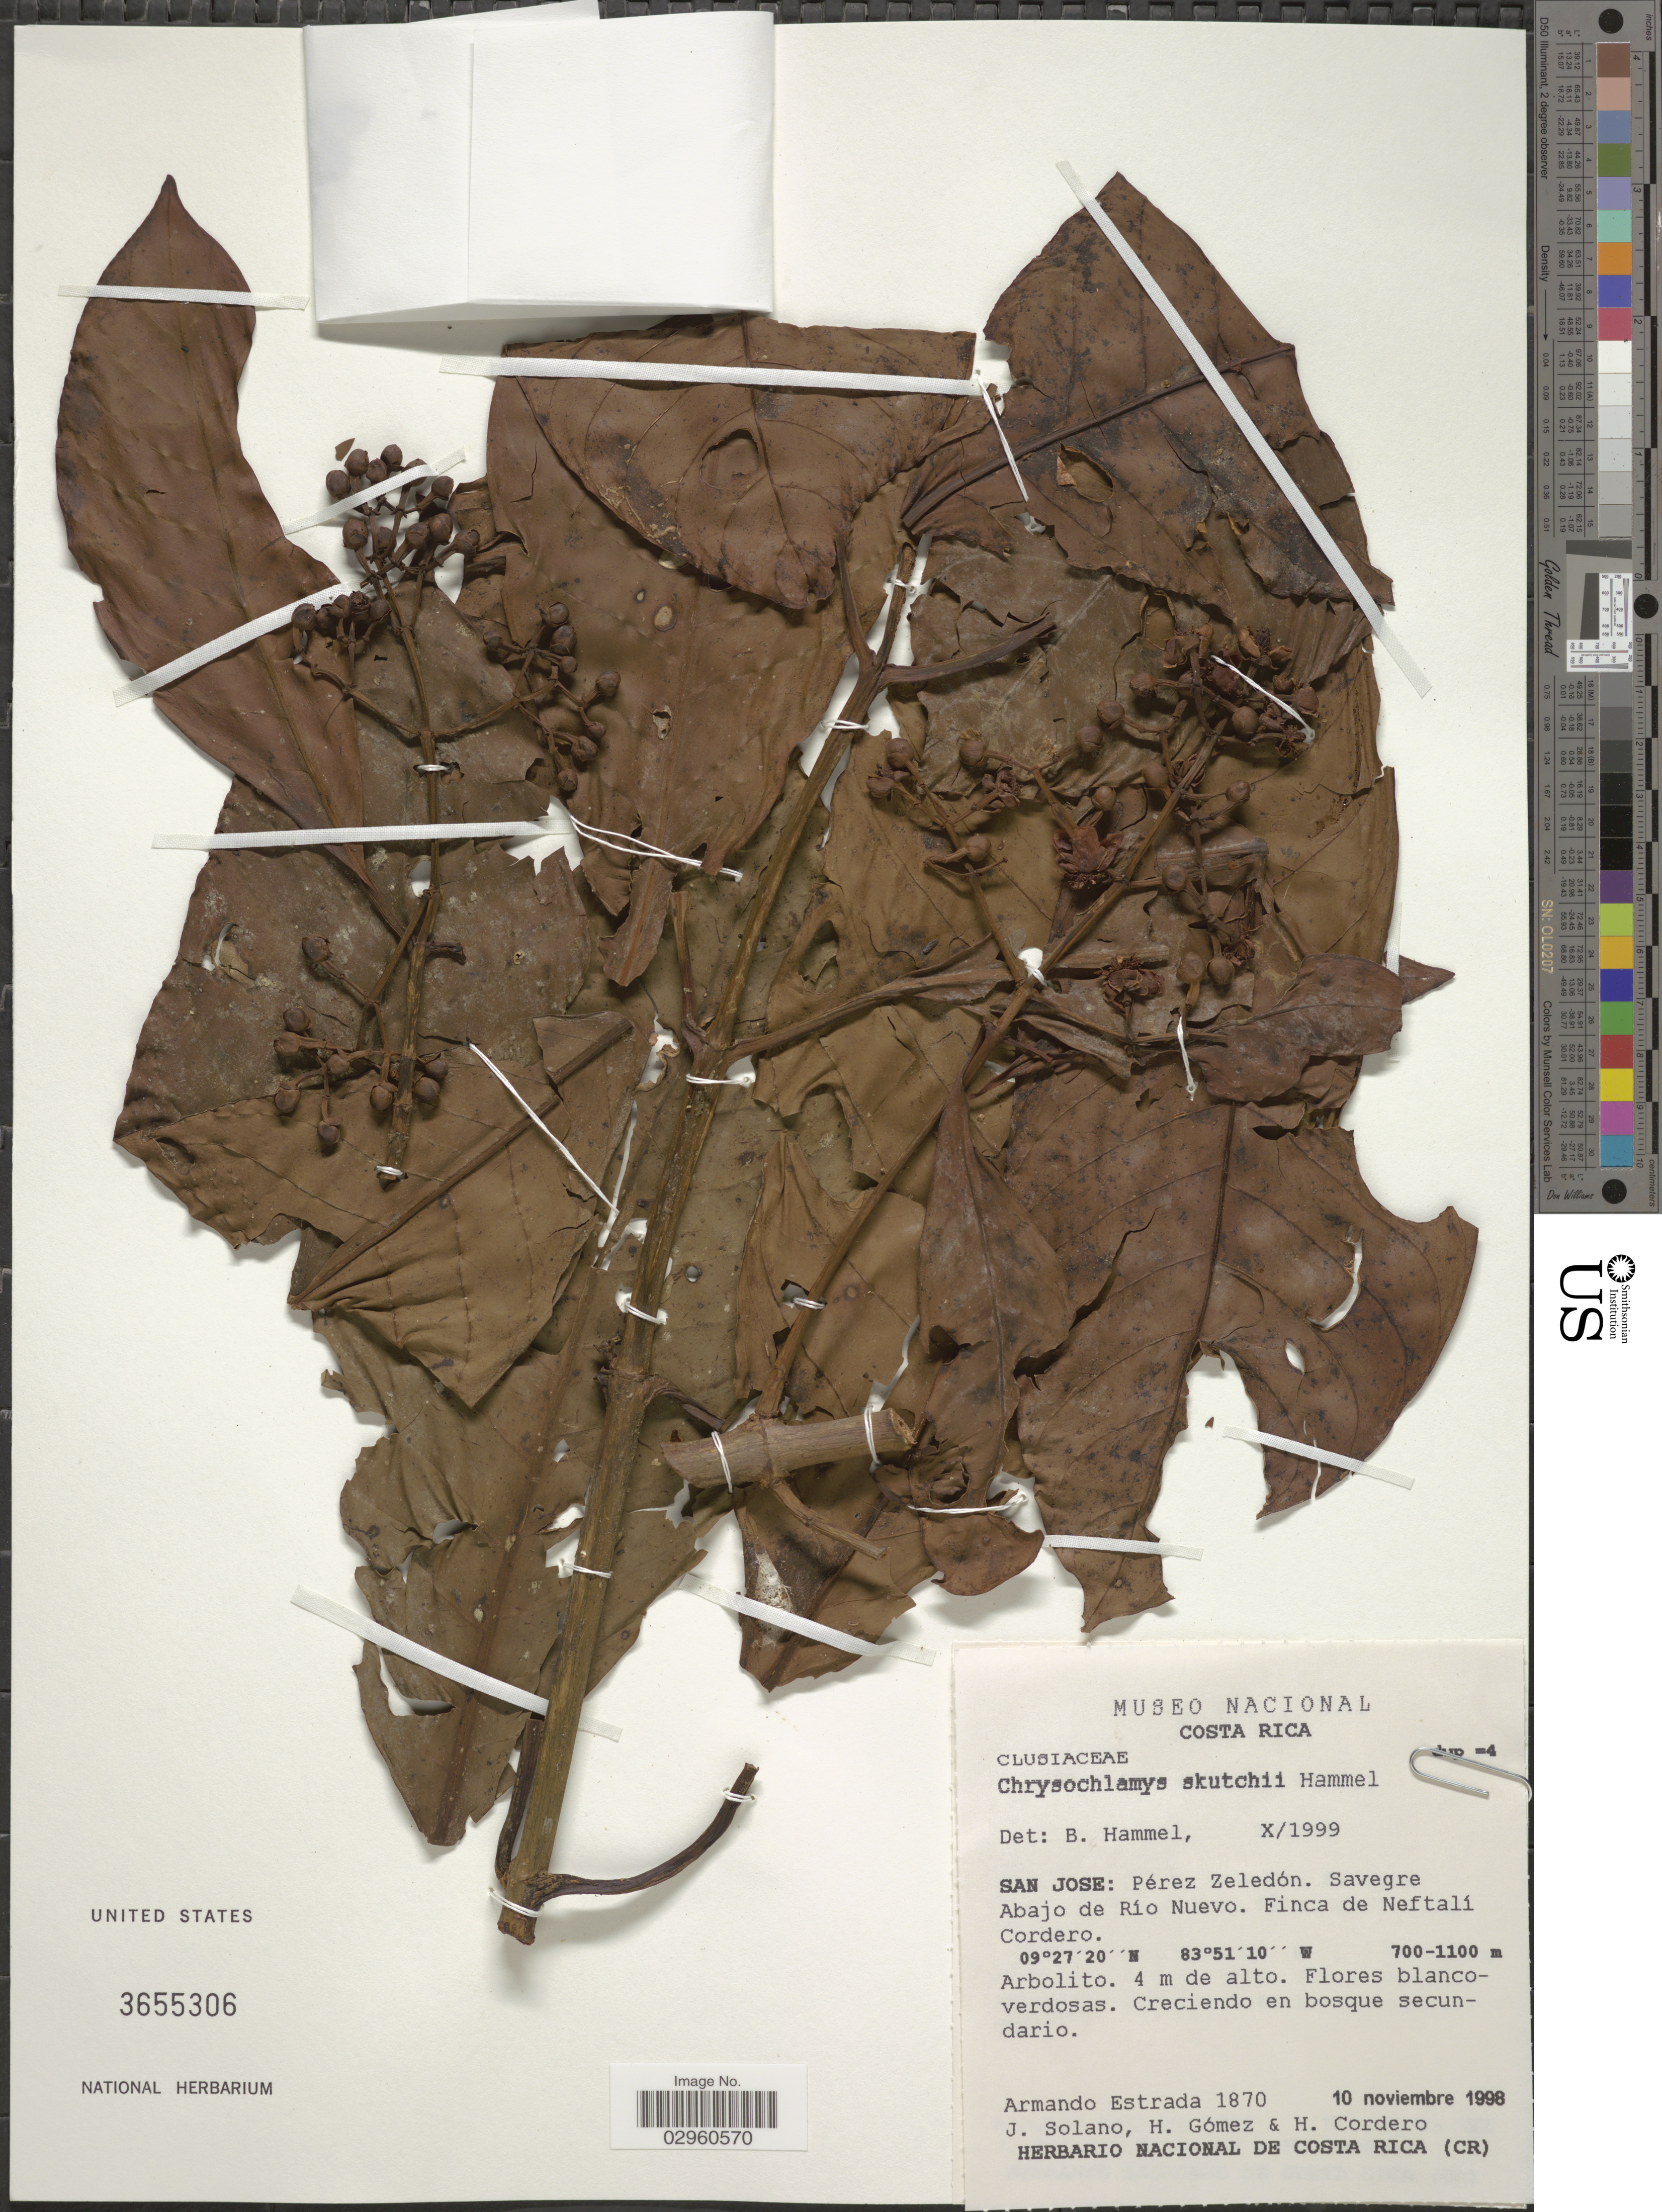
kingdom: Plantae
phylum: Tracheophyta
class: Magnoliopsida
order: Malpighiales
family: Clusiaceae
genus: Chrysochlamys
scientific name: Chrysochlamys skutchii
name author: Hammel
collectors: A. Estrada, J. Solano, H. Gomez & H. Cordero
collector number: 1870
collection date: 1998-11-10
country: Costa Rica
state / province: San José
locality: San Jose: Pérez Zeledón. Savegre Abajo de Rio Nuevo. Finca de Neftalí Cordero.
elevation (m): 700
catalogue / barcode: US 3655306